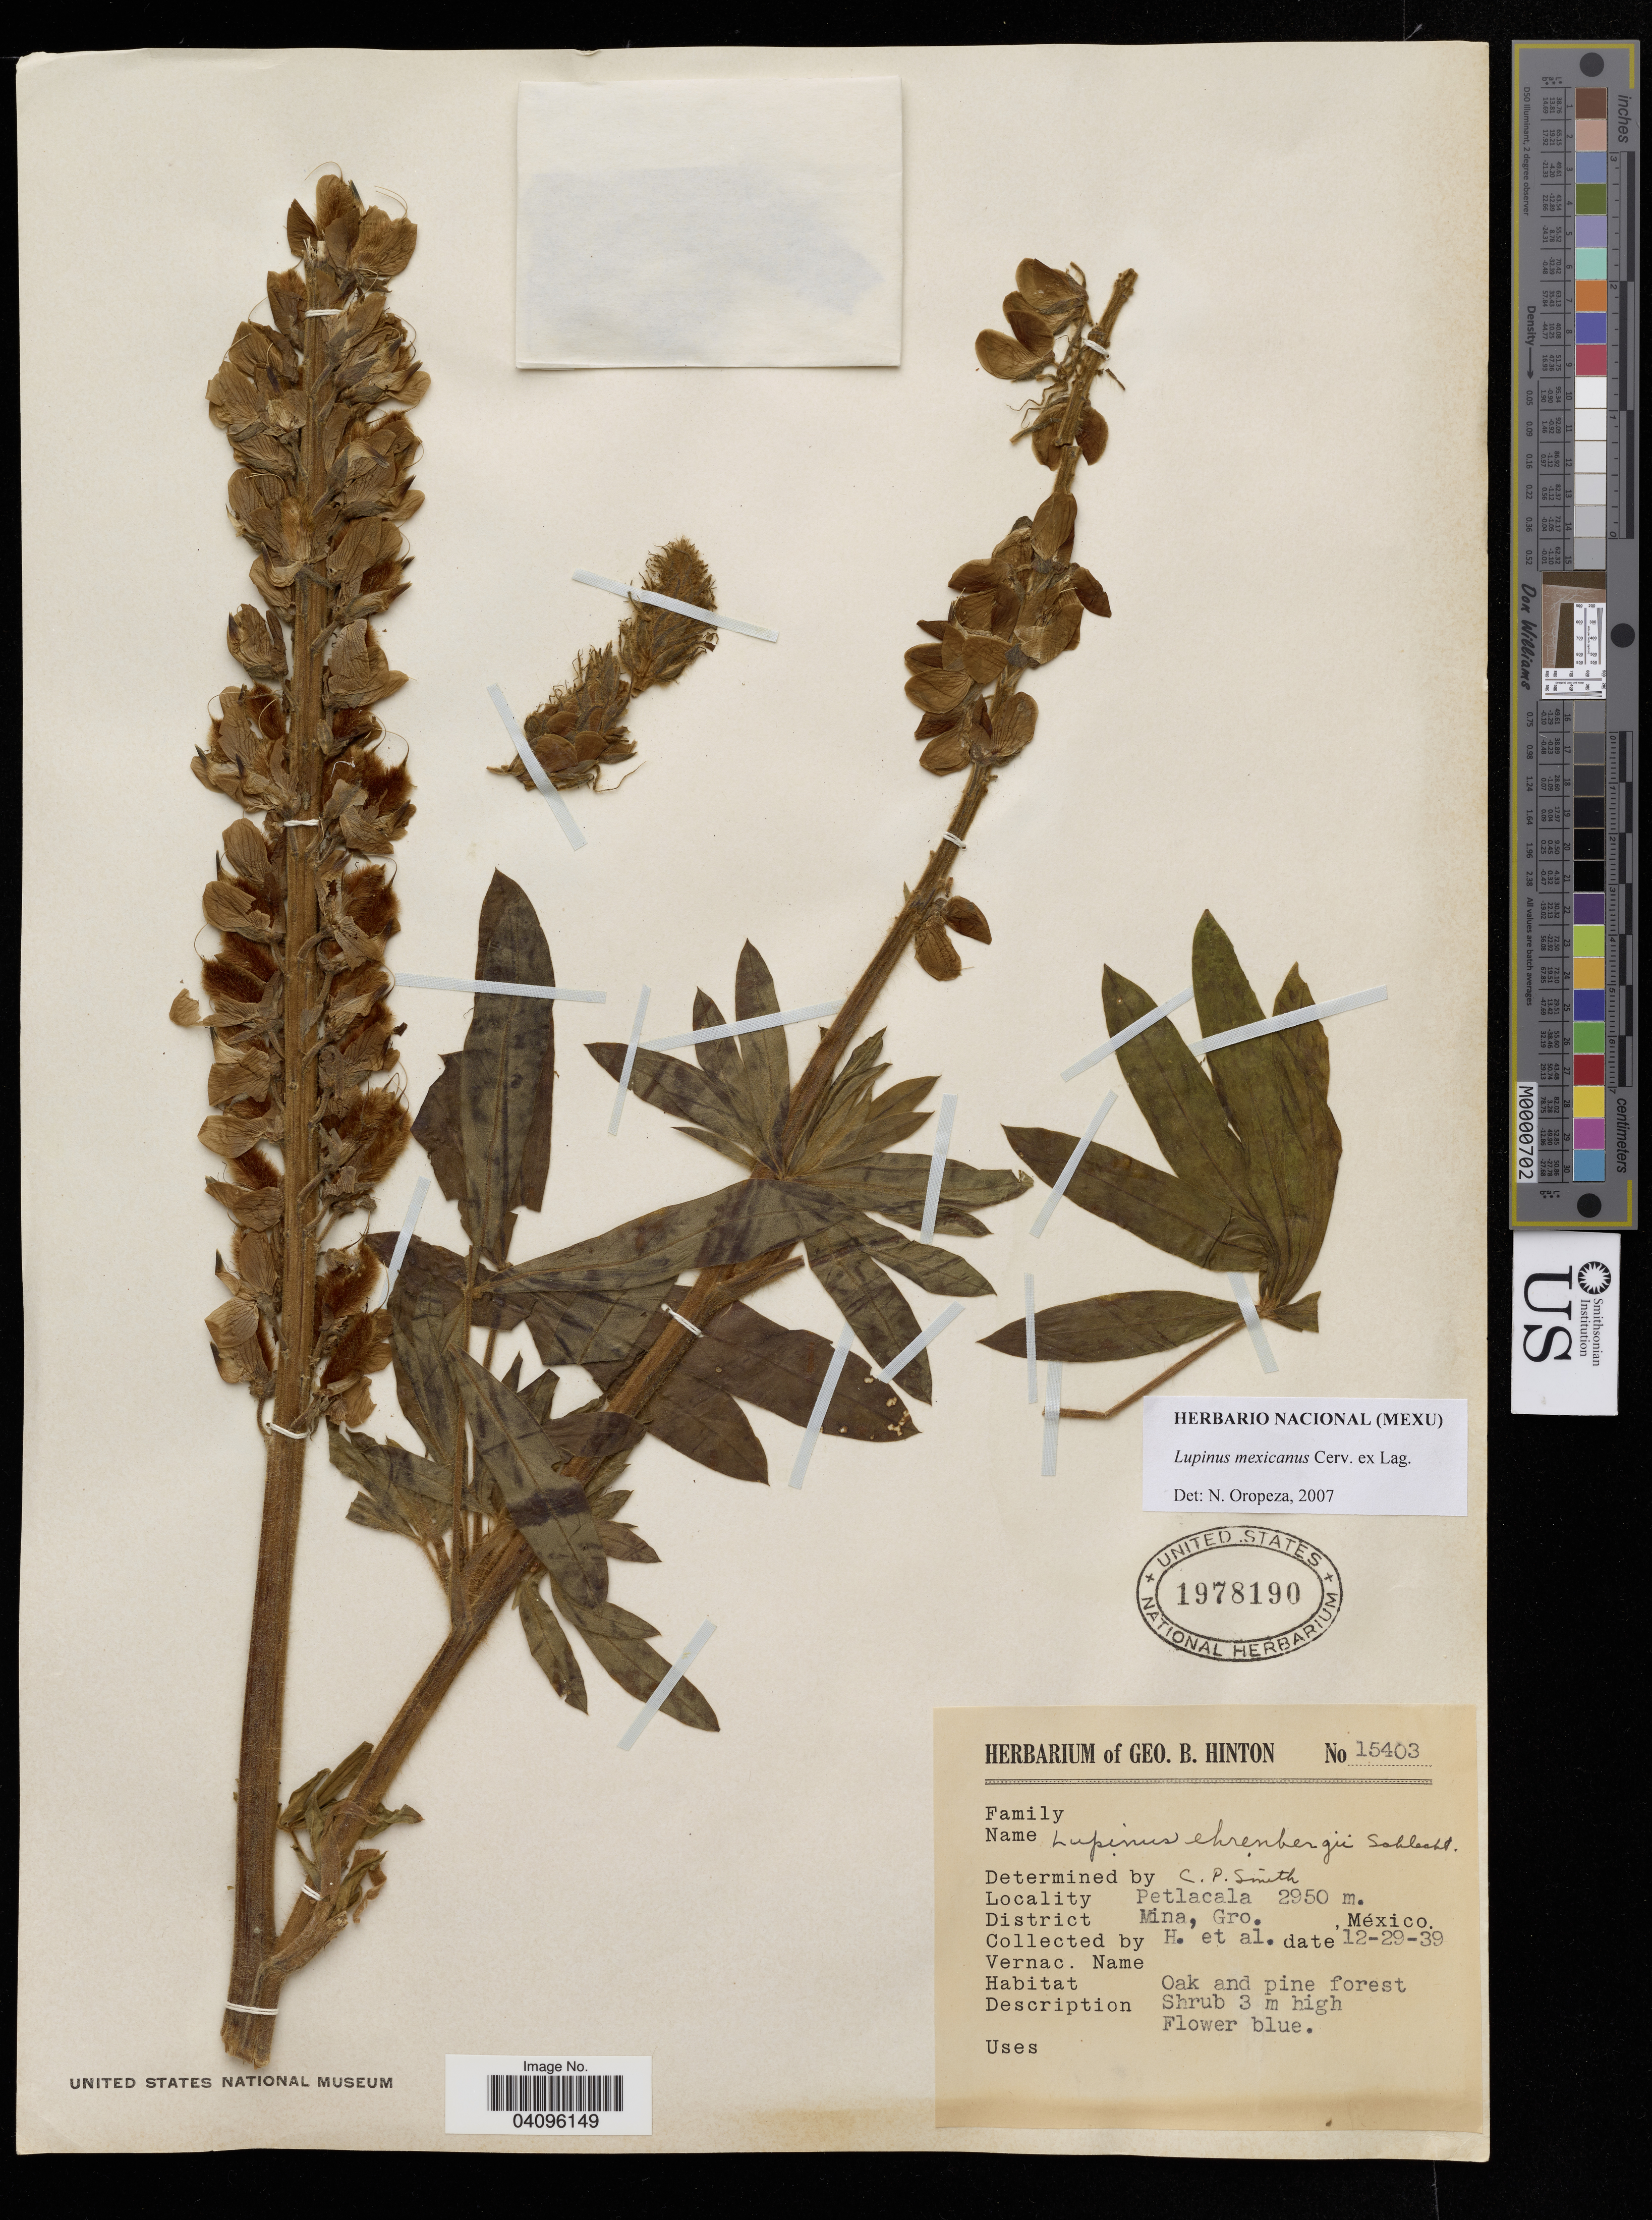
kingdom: Plantae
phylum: Tracheophyta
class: Magnoliopsida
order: Fabales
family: Fabaceae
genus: Lupinus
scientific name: Lupinus mexicanus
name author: Cerv. ex Lag.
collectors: G. B. Hinton & et al.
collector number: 15403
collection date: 1939-12-29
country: Mexico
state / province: México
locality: Petlacala, Mina, Gro.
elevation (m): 2950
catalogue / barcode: US 1978190